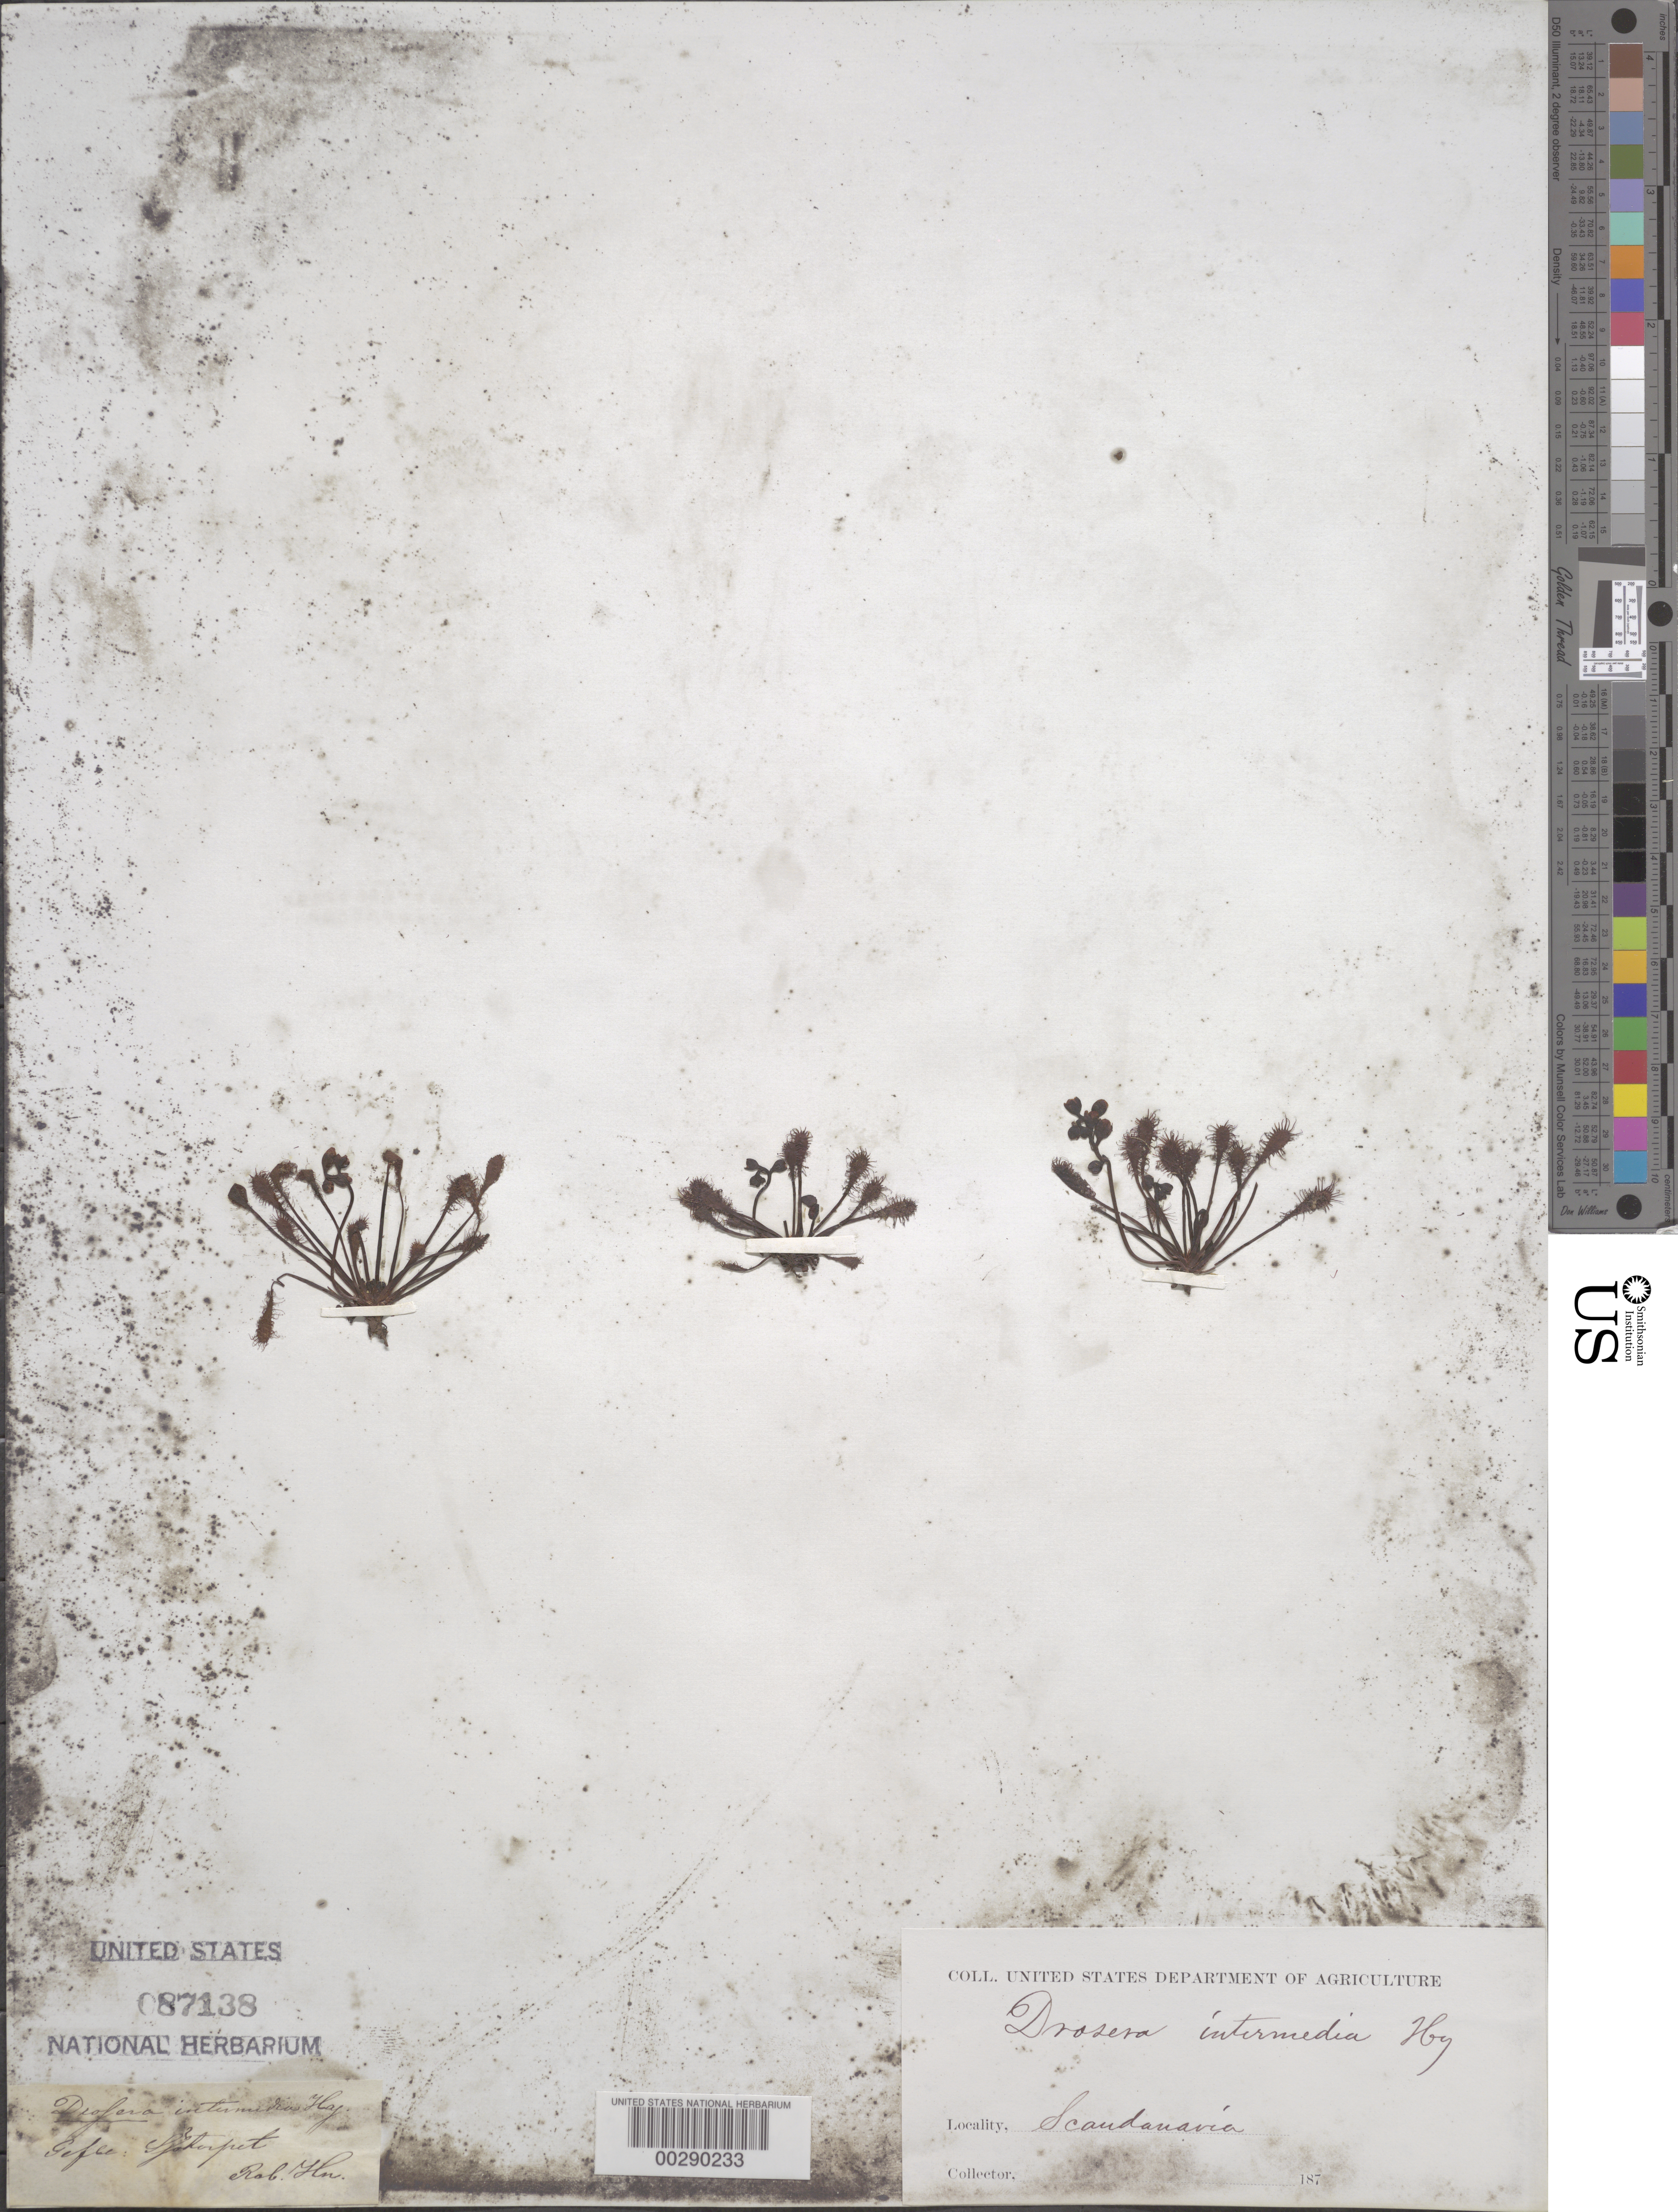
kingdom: Plantae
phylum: Tracheophyta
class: Magnoliopsida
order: Caryophyllales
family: Droseraceae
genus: Drosera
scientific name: Drosera intermedia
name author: Hayne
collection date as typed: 187-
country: Sweden (?)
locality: Gefle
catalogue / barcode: US 87138